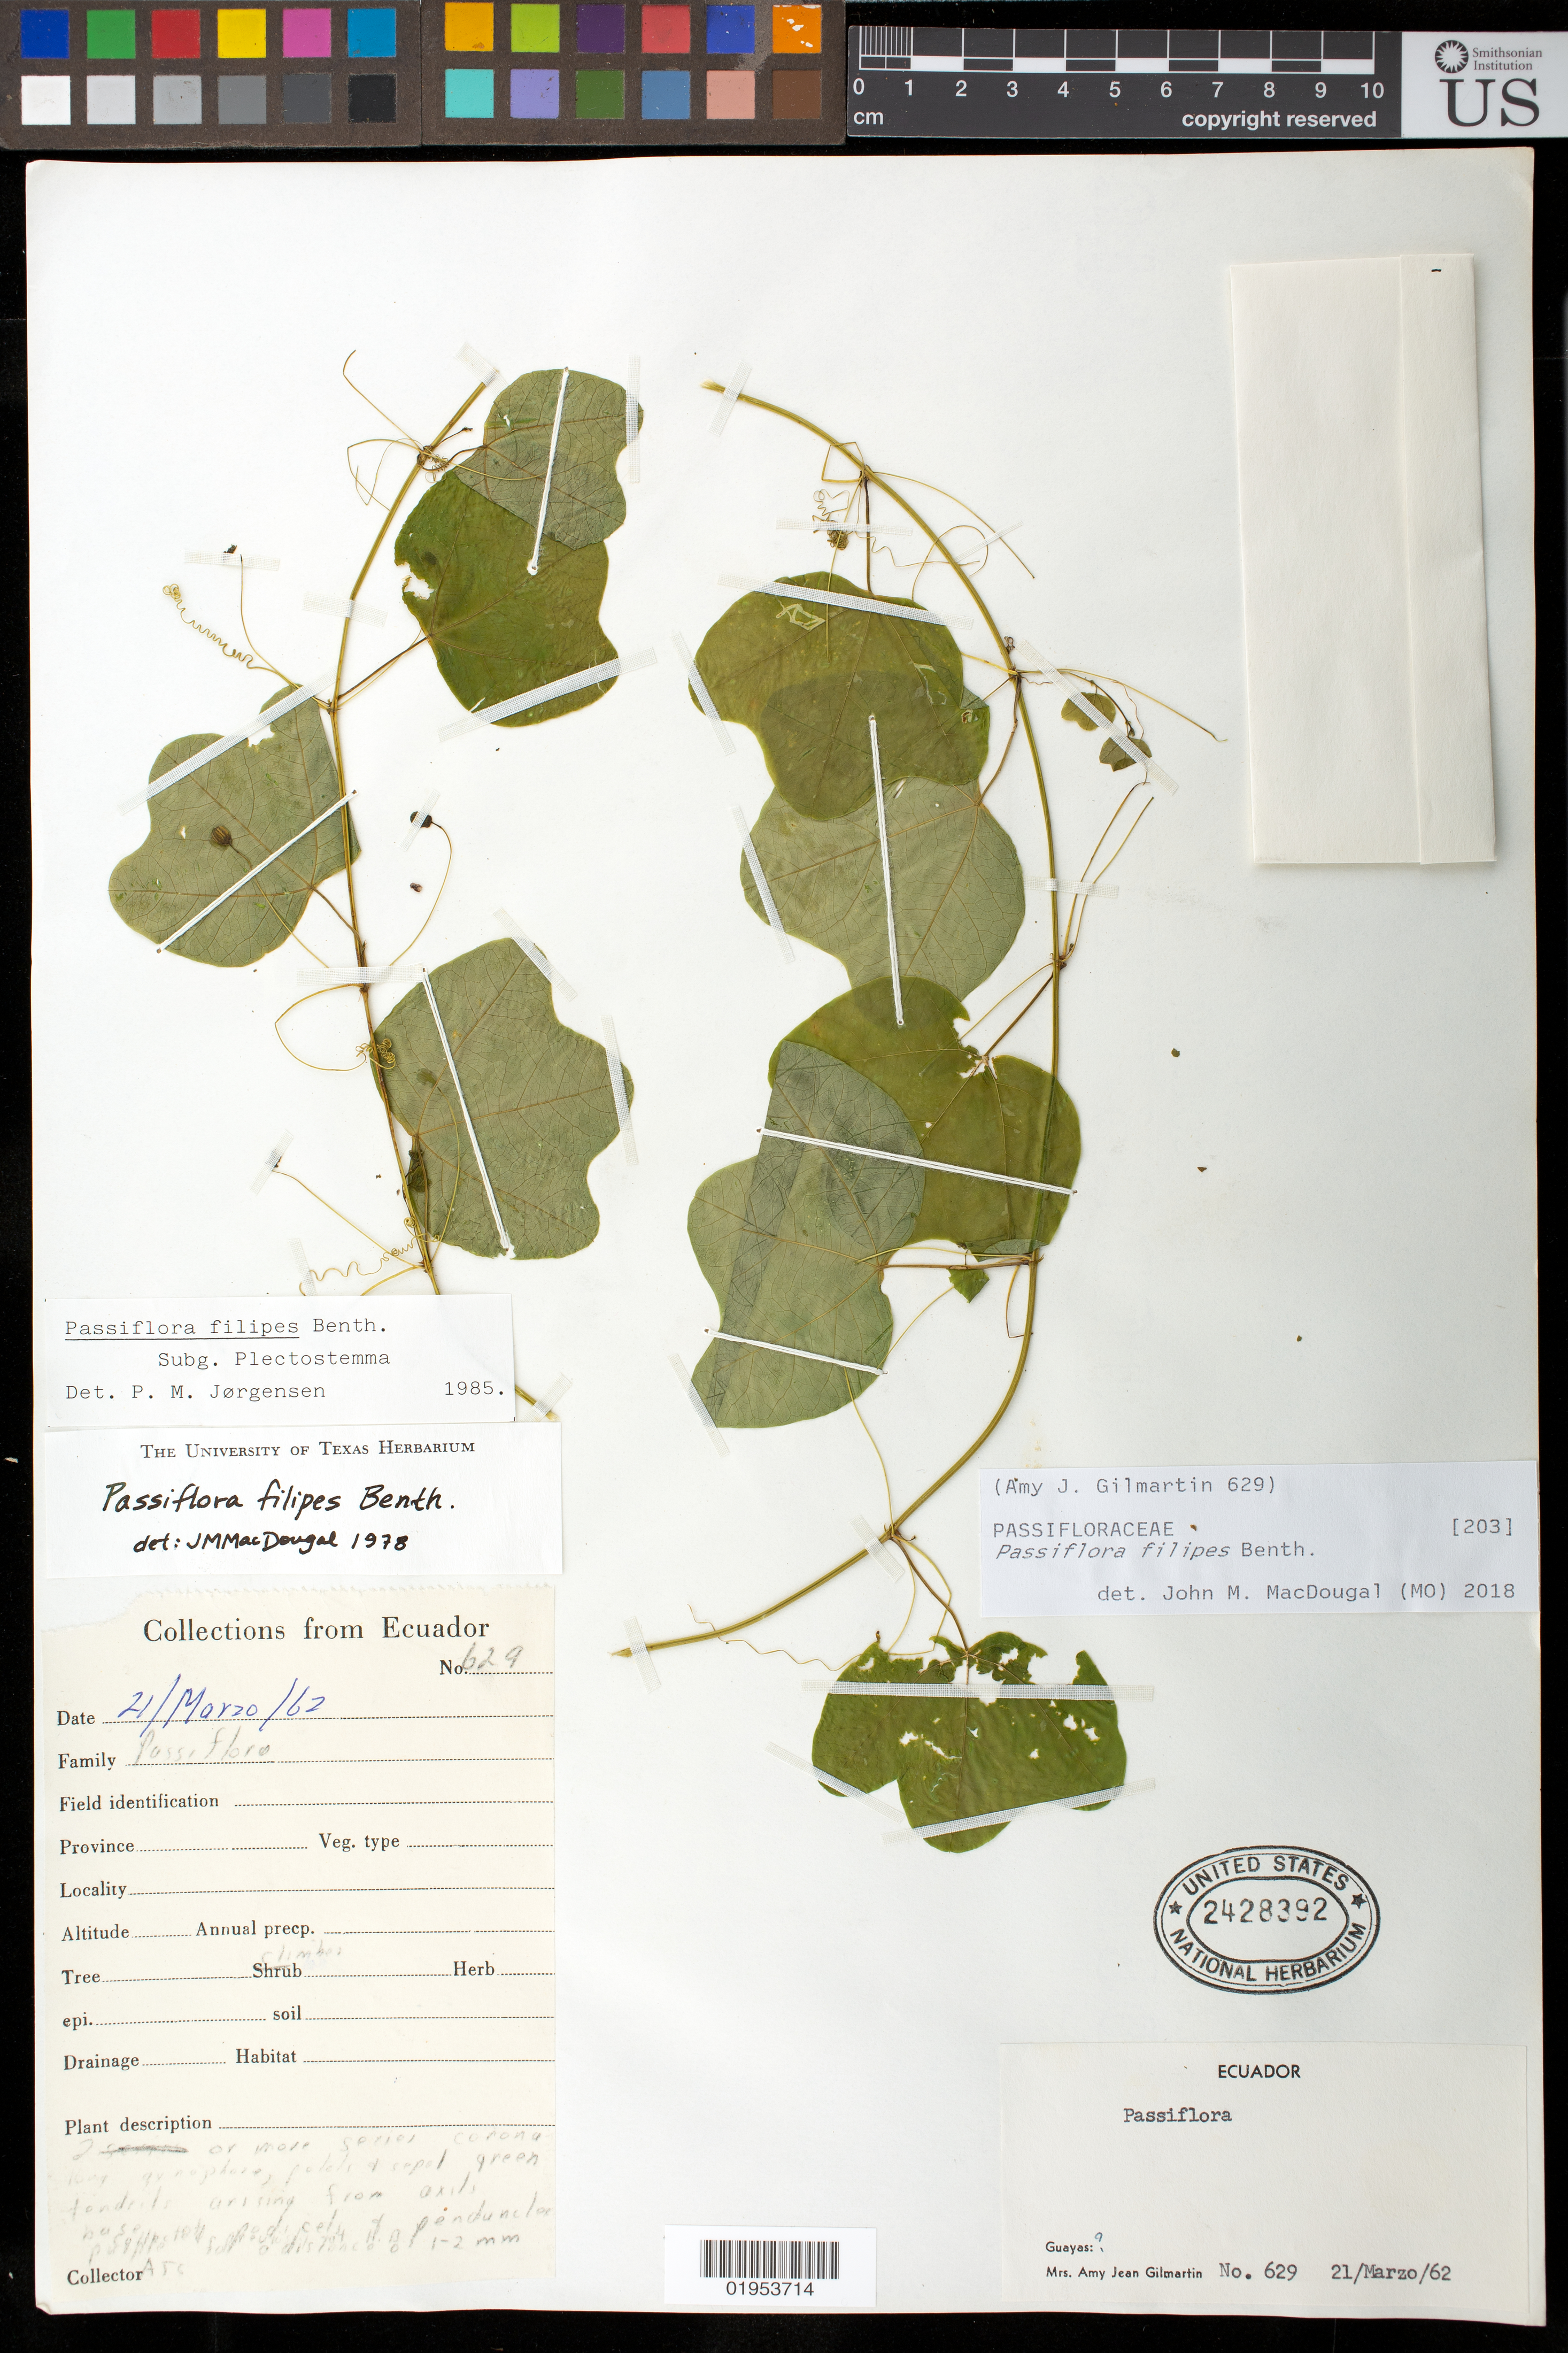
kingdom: Plantae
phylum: Tracheophyta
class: Magnoliopsida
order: Malpighiales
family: Passifloraceae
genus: Passiflora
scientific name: Passiflora filipes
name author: Benth.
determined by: MacDougal, John M.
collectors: A. J. Gilmartin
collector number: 629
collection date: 1962-03-21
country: Ecuador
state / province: Guayas (?)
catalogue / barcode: US 2428392